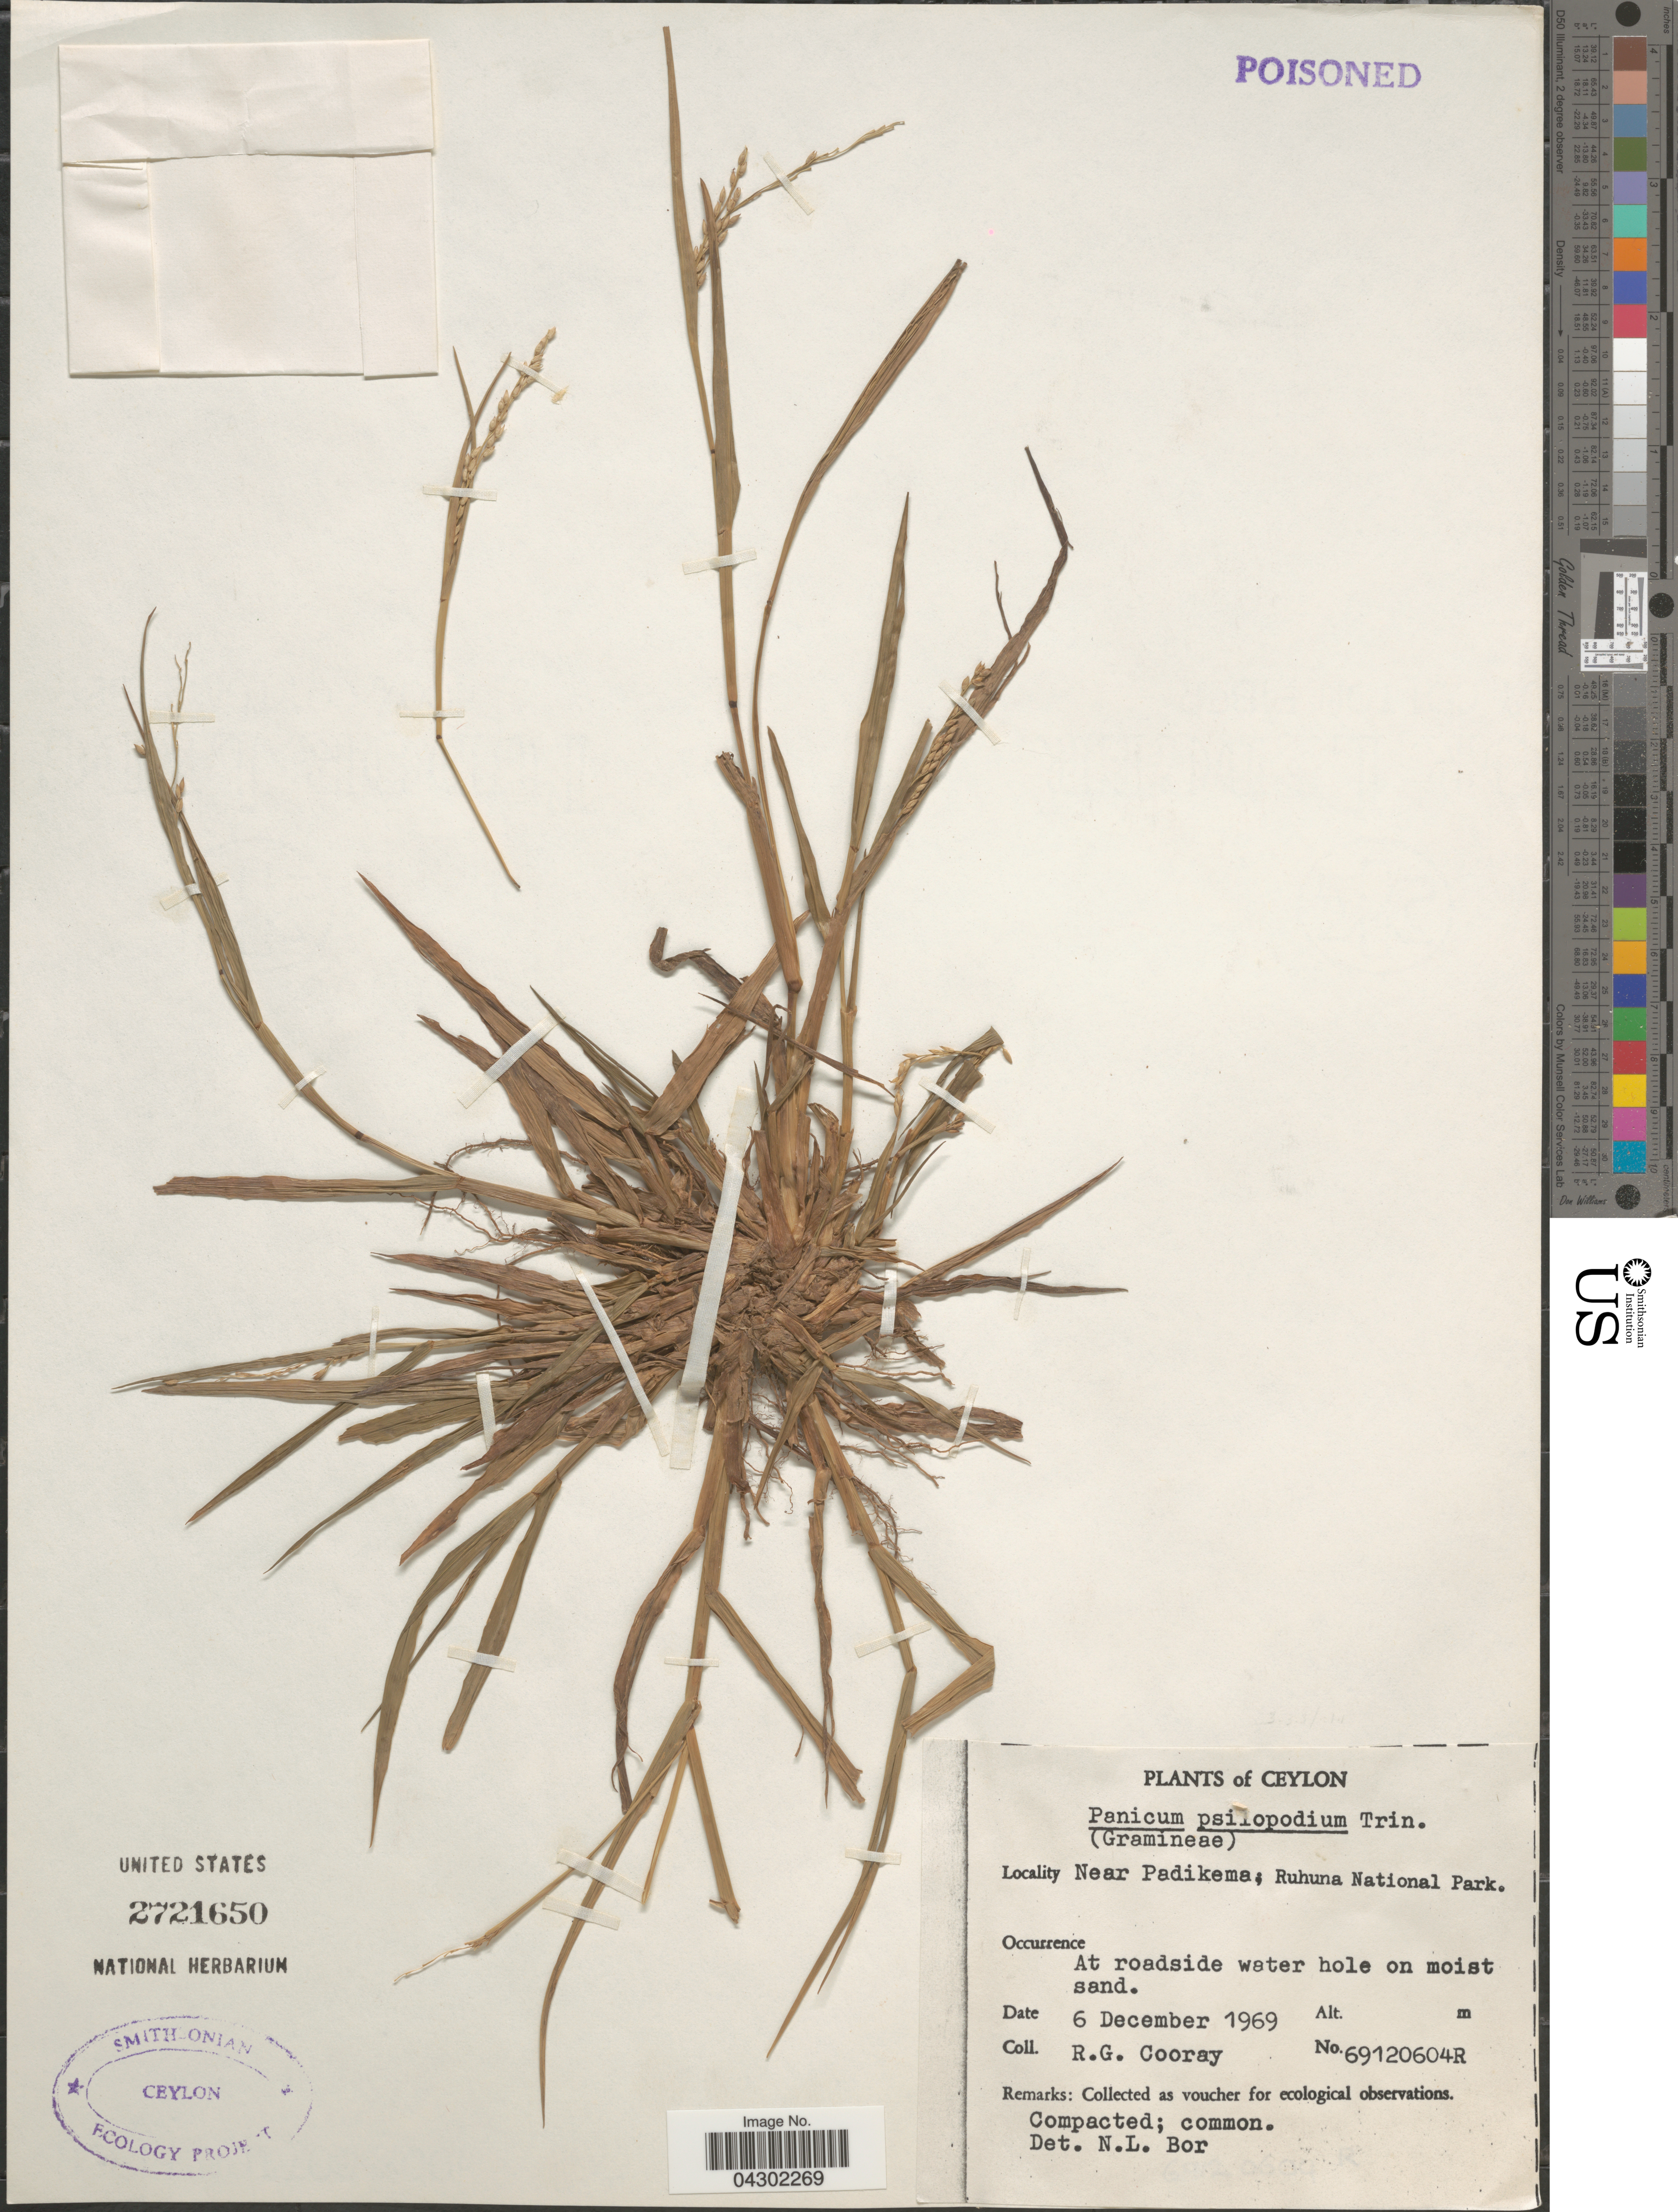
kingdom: Plantae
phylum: Tracheophyta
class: Liliopsida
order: Poales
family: Poaceae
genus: Panicum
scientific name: Panicum sumatrense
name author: P. Roth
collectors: R. Cooray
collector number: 69120604R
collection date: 1969-12-06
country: Sri Lanka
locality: Ceylon. Near Padikema; Ruhuna National Park.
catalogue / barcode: US 2721650